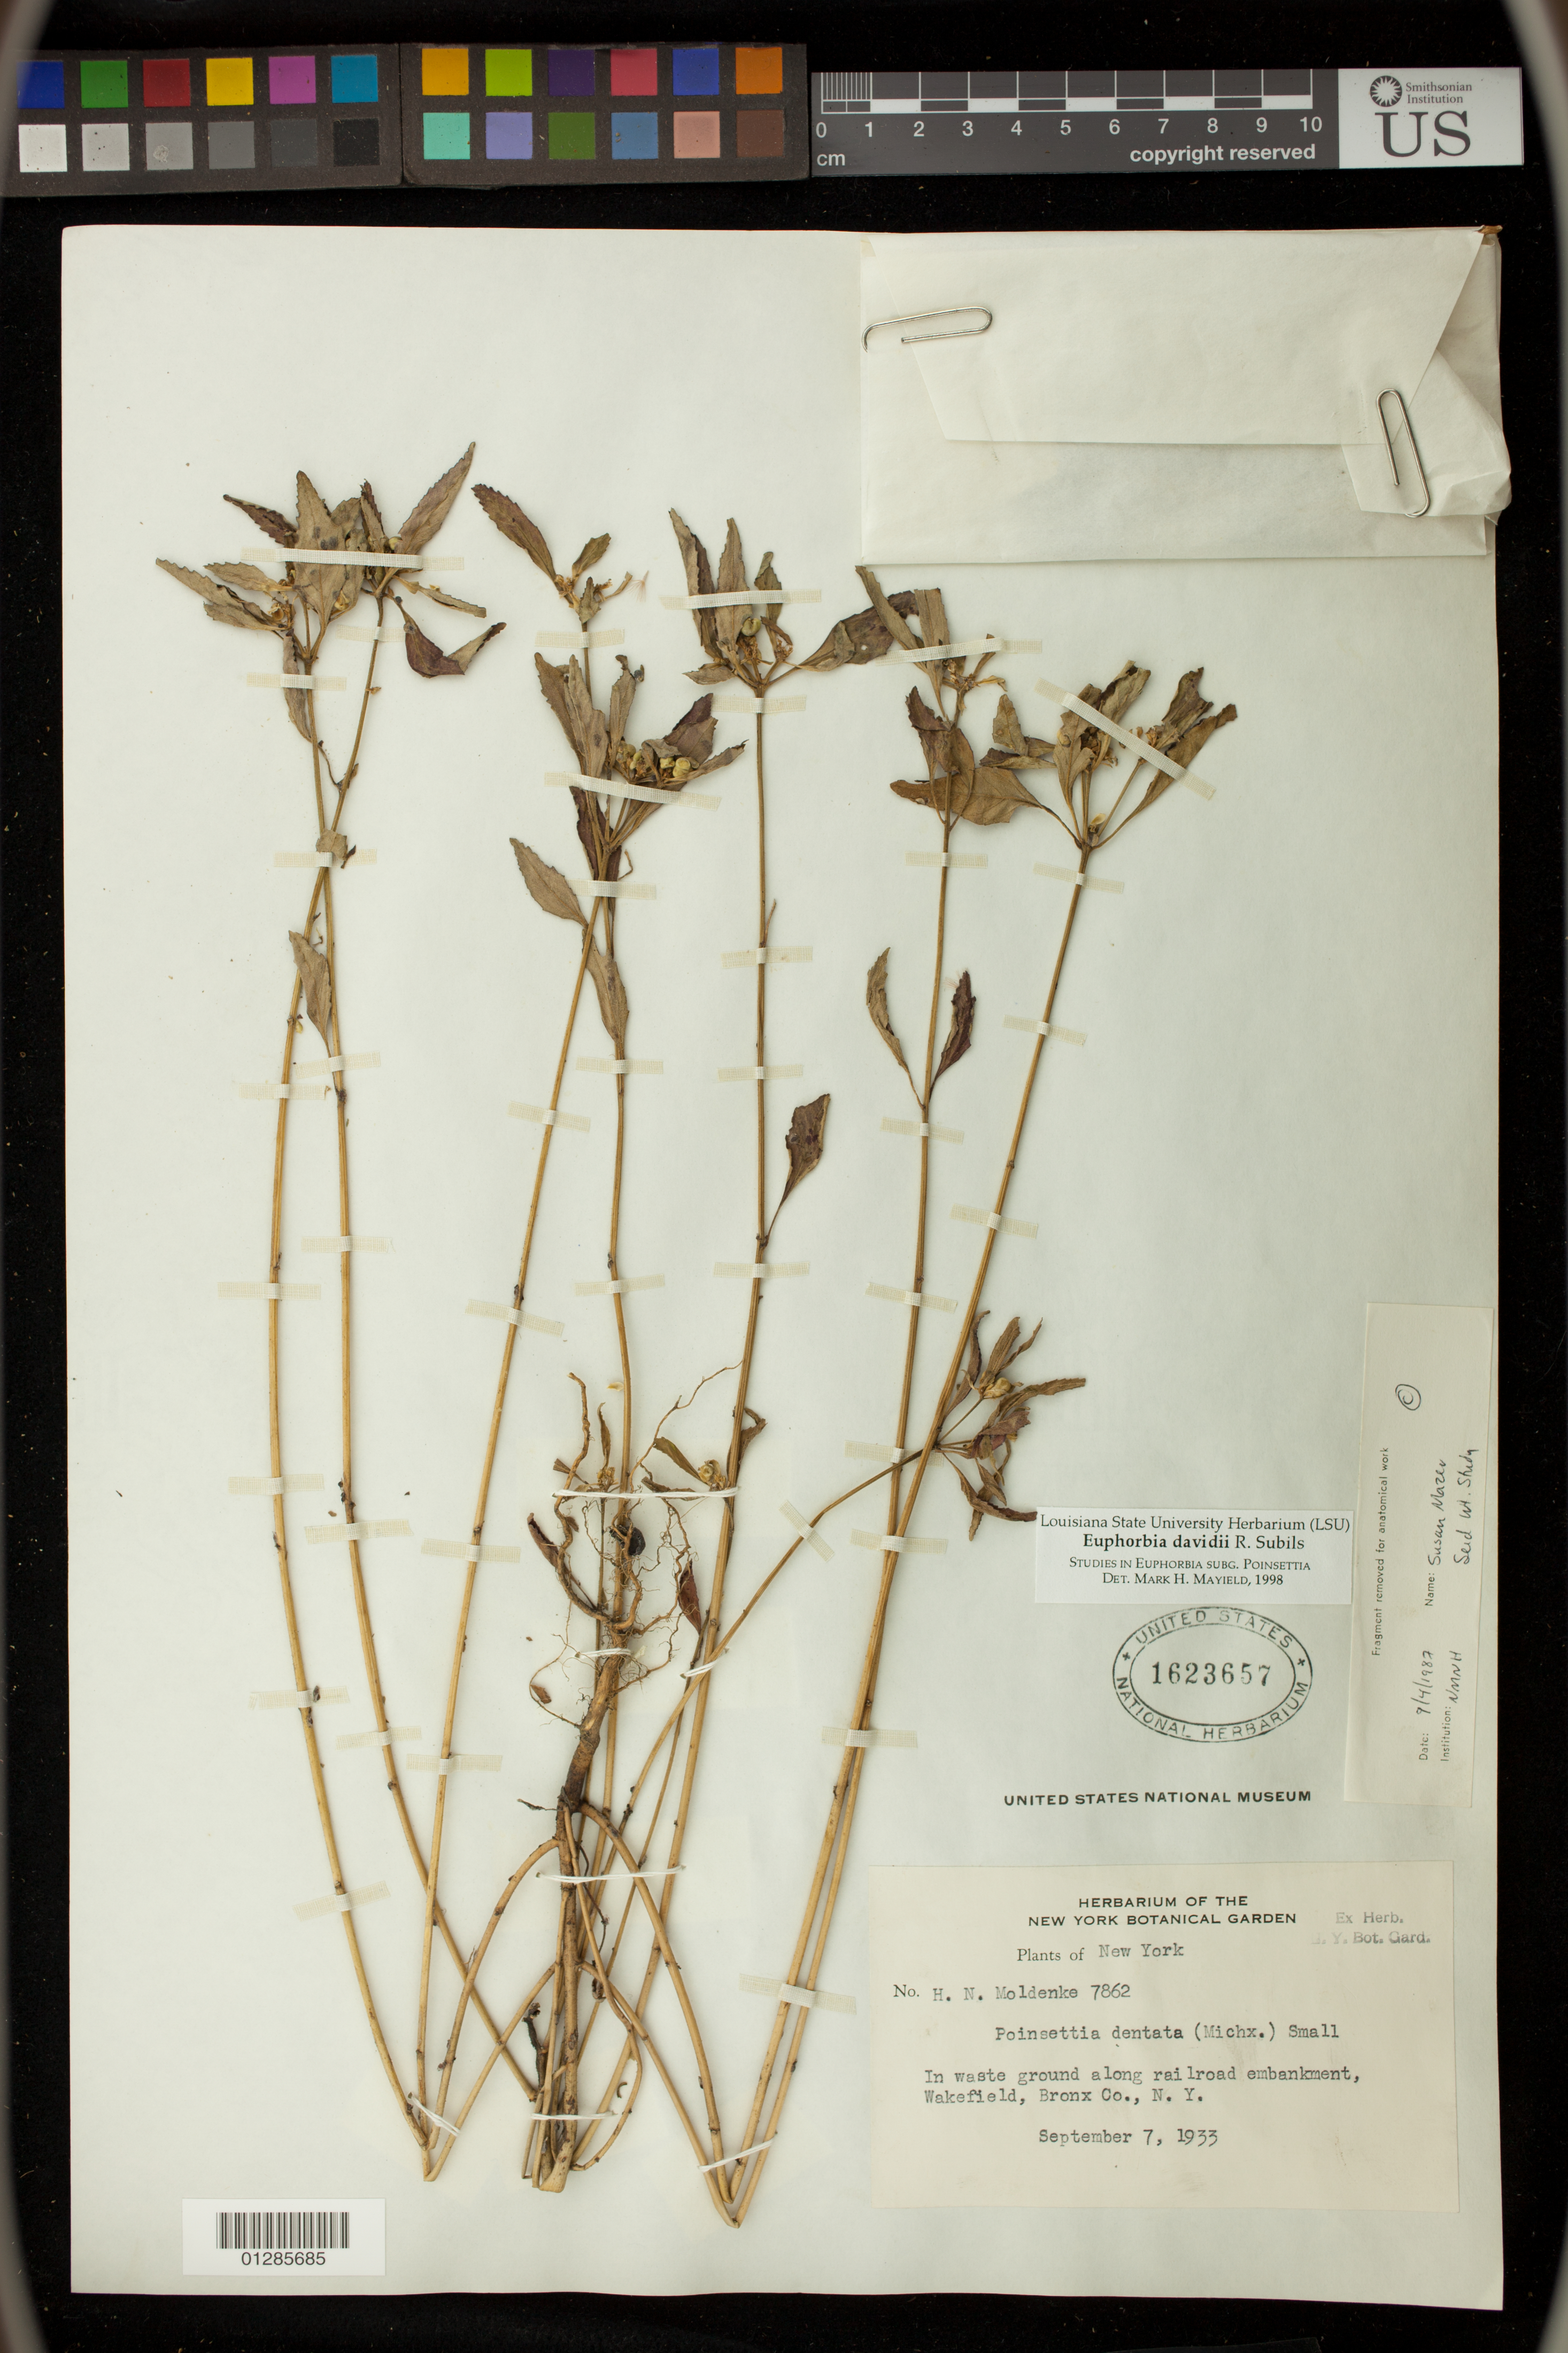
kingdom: Plantae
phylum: Tracheophyta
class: Magnoliopsida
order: Malpighiales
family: Euphorbiaceae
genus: Euphorbia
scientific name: Euphorbia davidii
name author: Subils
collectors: H. N. Moldenke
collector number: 7862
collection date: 1933-09-07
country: United States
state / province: New York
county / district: Bronx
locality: In waste ground along railroad embankment, Wakefield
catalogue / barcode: US 1623657